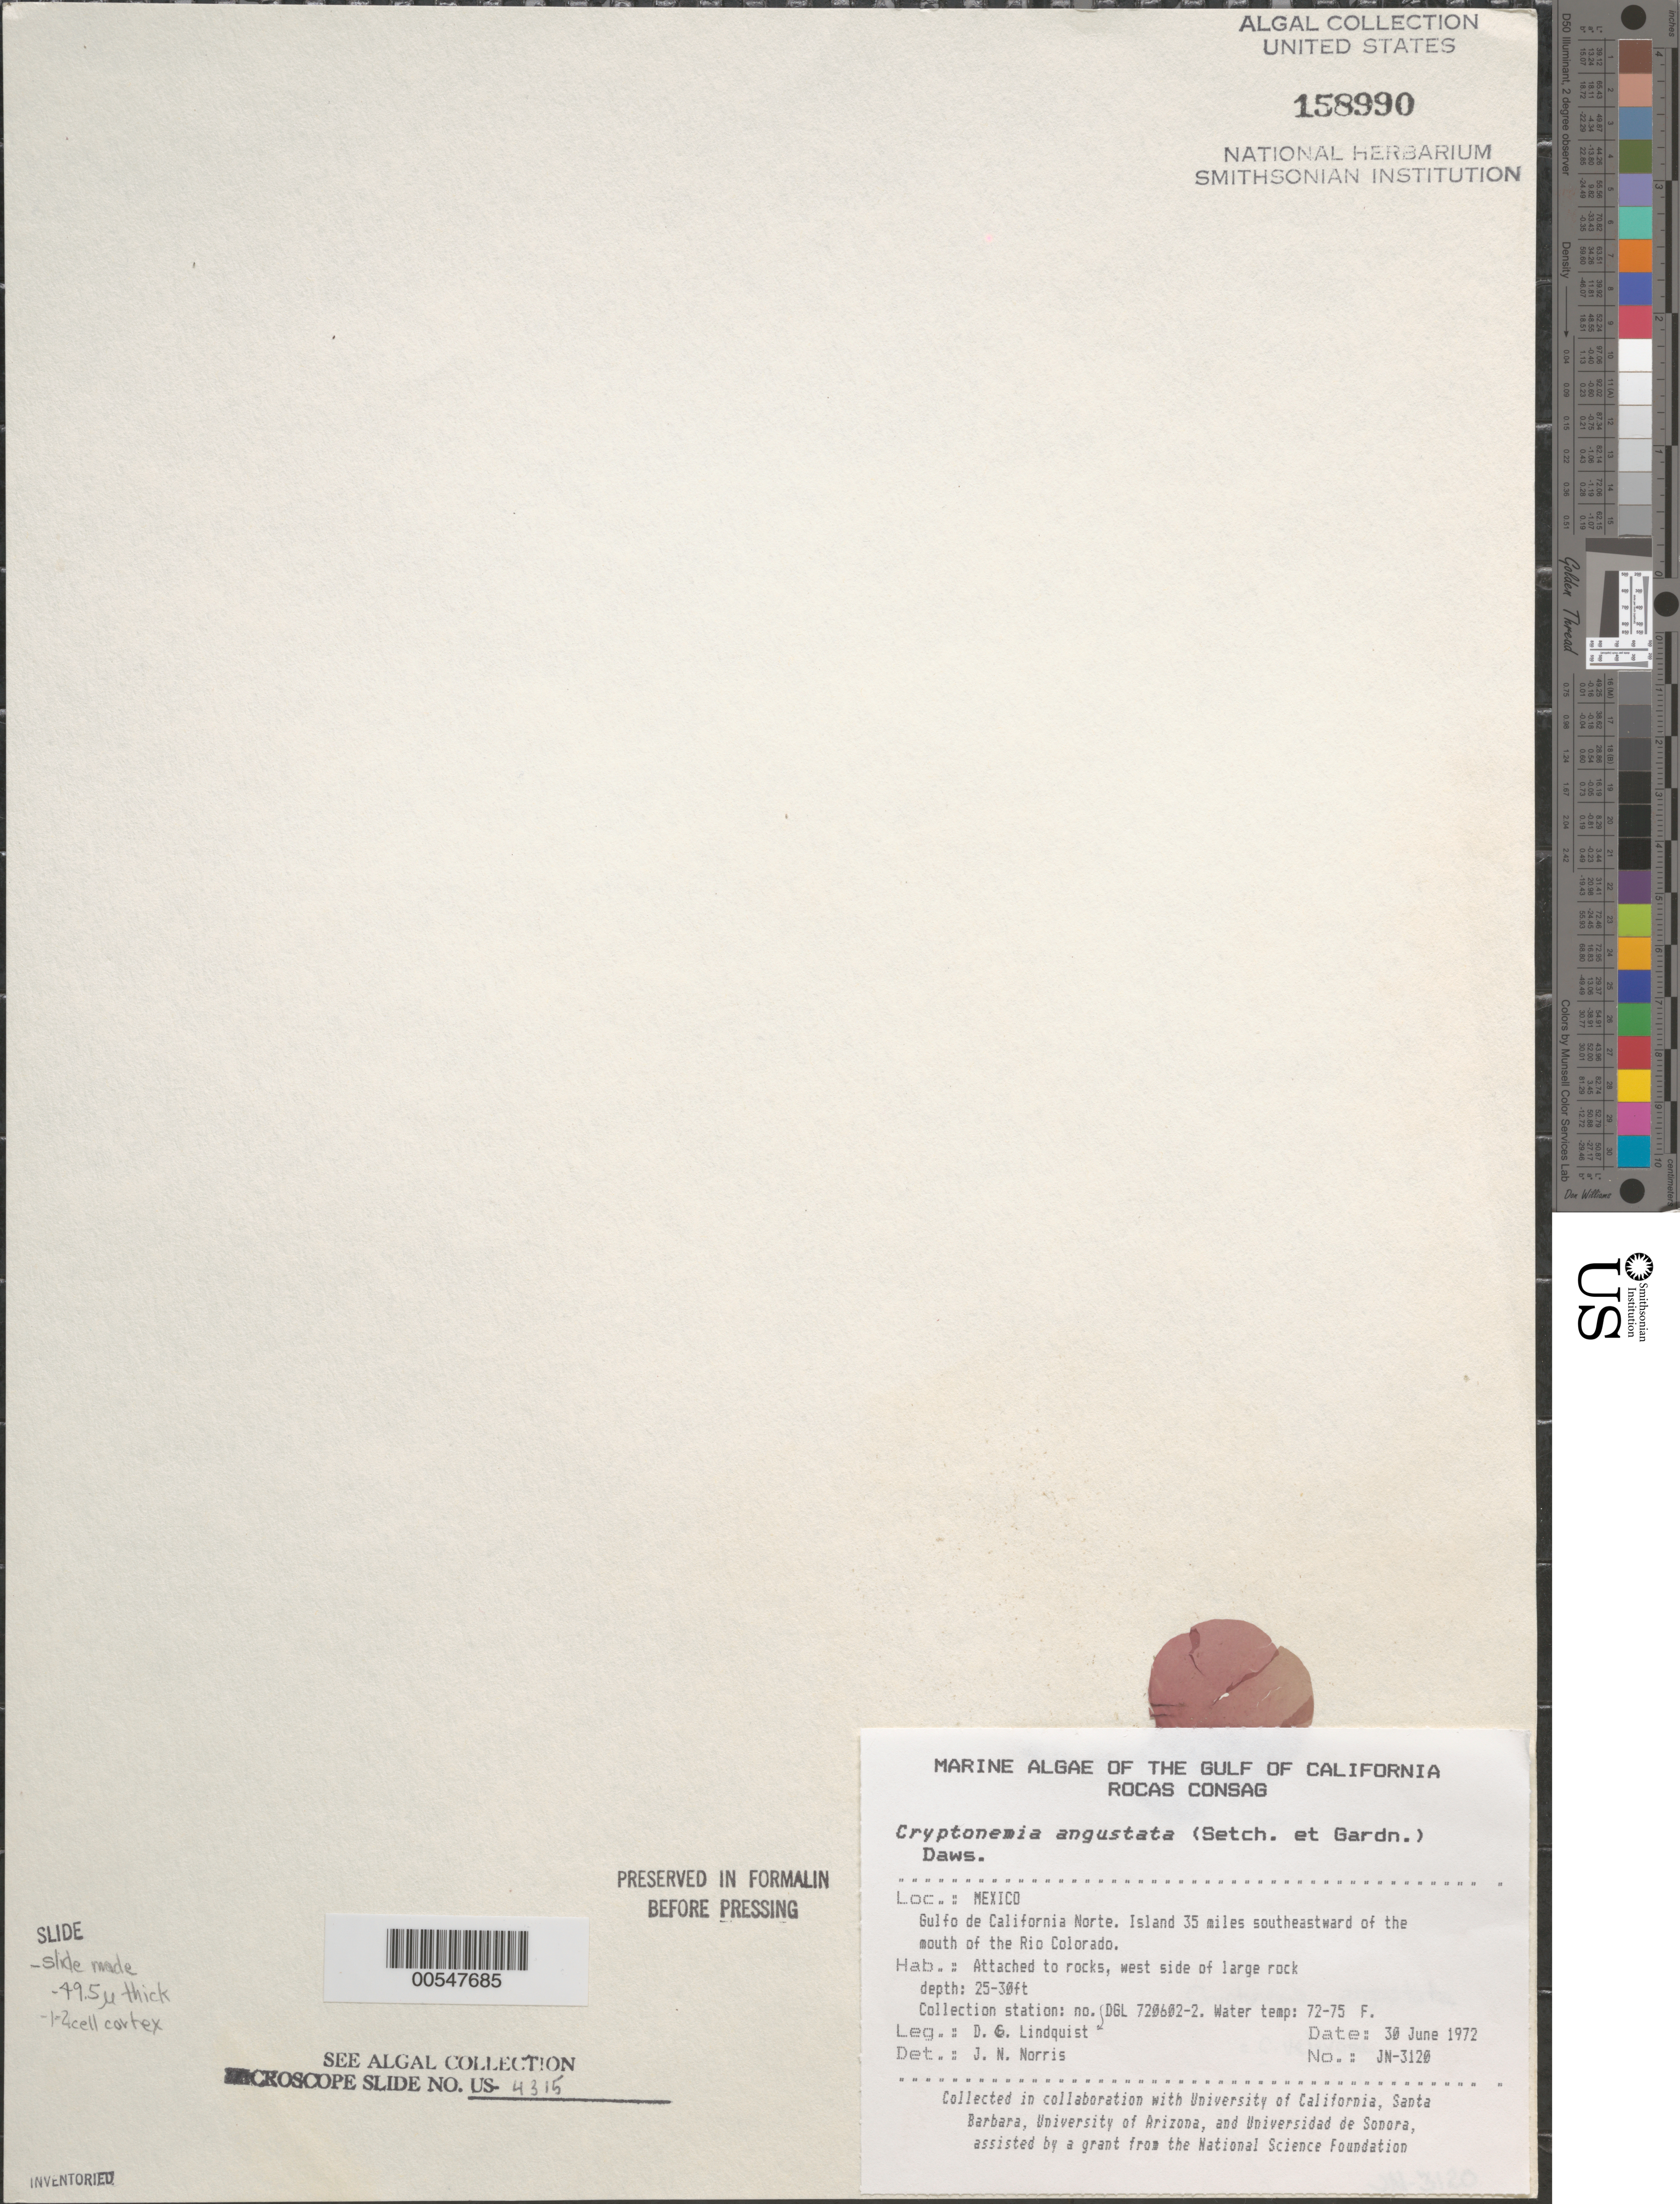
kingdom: Plantae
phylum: Rhodophyta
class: Florideophyceae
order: Halymeniales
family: Halymeniaceae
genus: Cryptonemia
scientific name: Cryptonemia angustata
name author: Okamura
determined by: Norris, James N.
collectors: D. Lindquist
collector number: JN-3120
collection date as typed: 30 Jun 1972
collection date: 1972-06-30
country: Mexico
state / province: Baja California Norte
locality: Rocas Consag, 35 miles southeast of Rio Colorado mouth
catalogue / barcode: US 158990